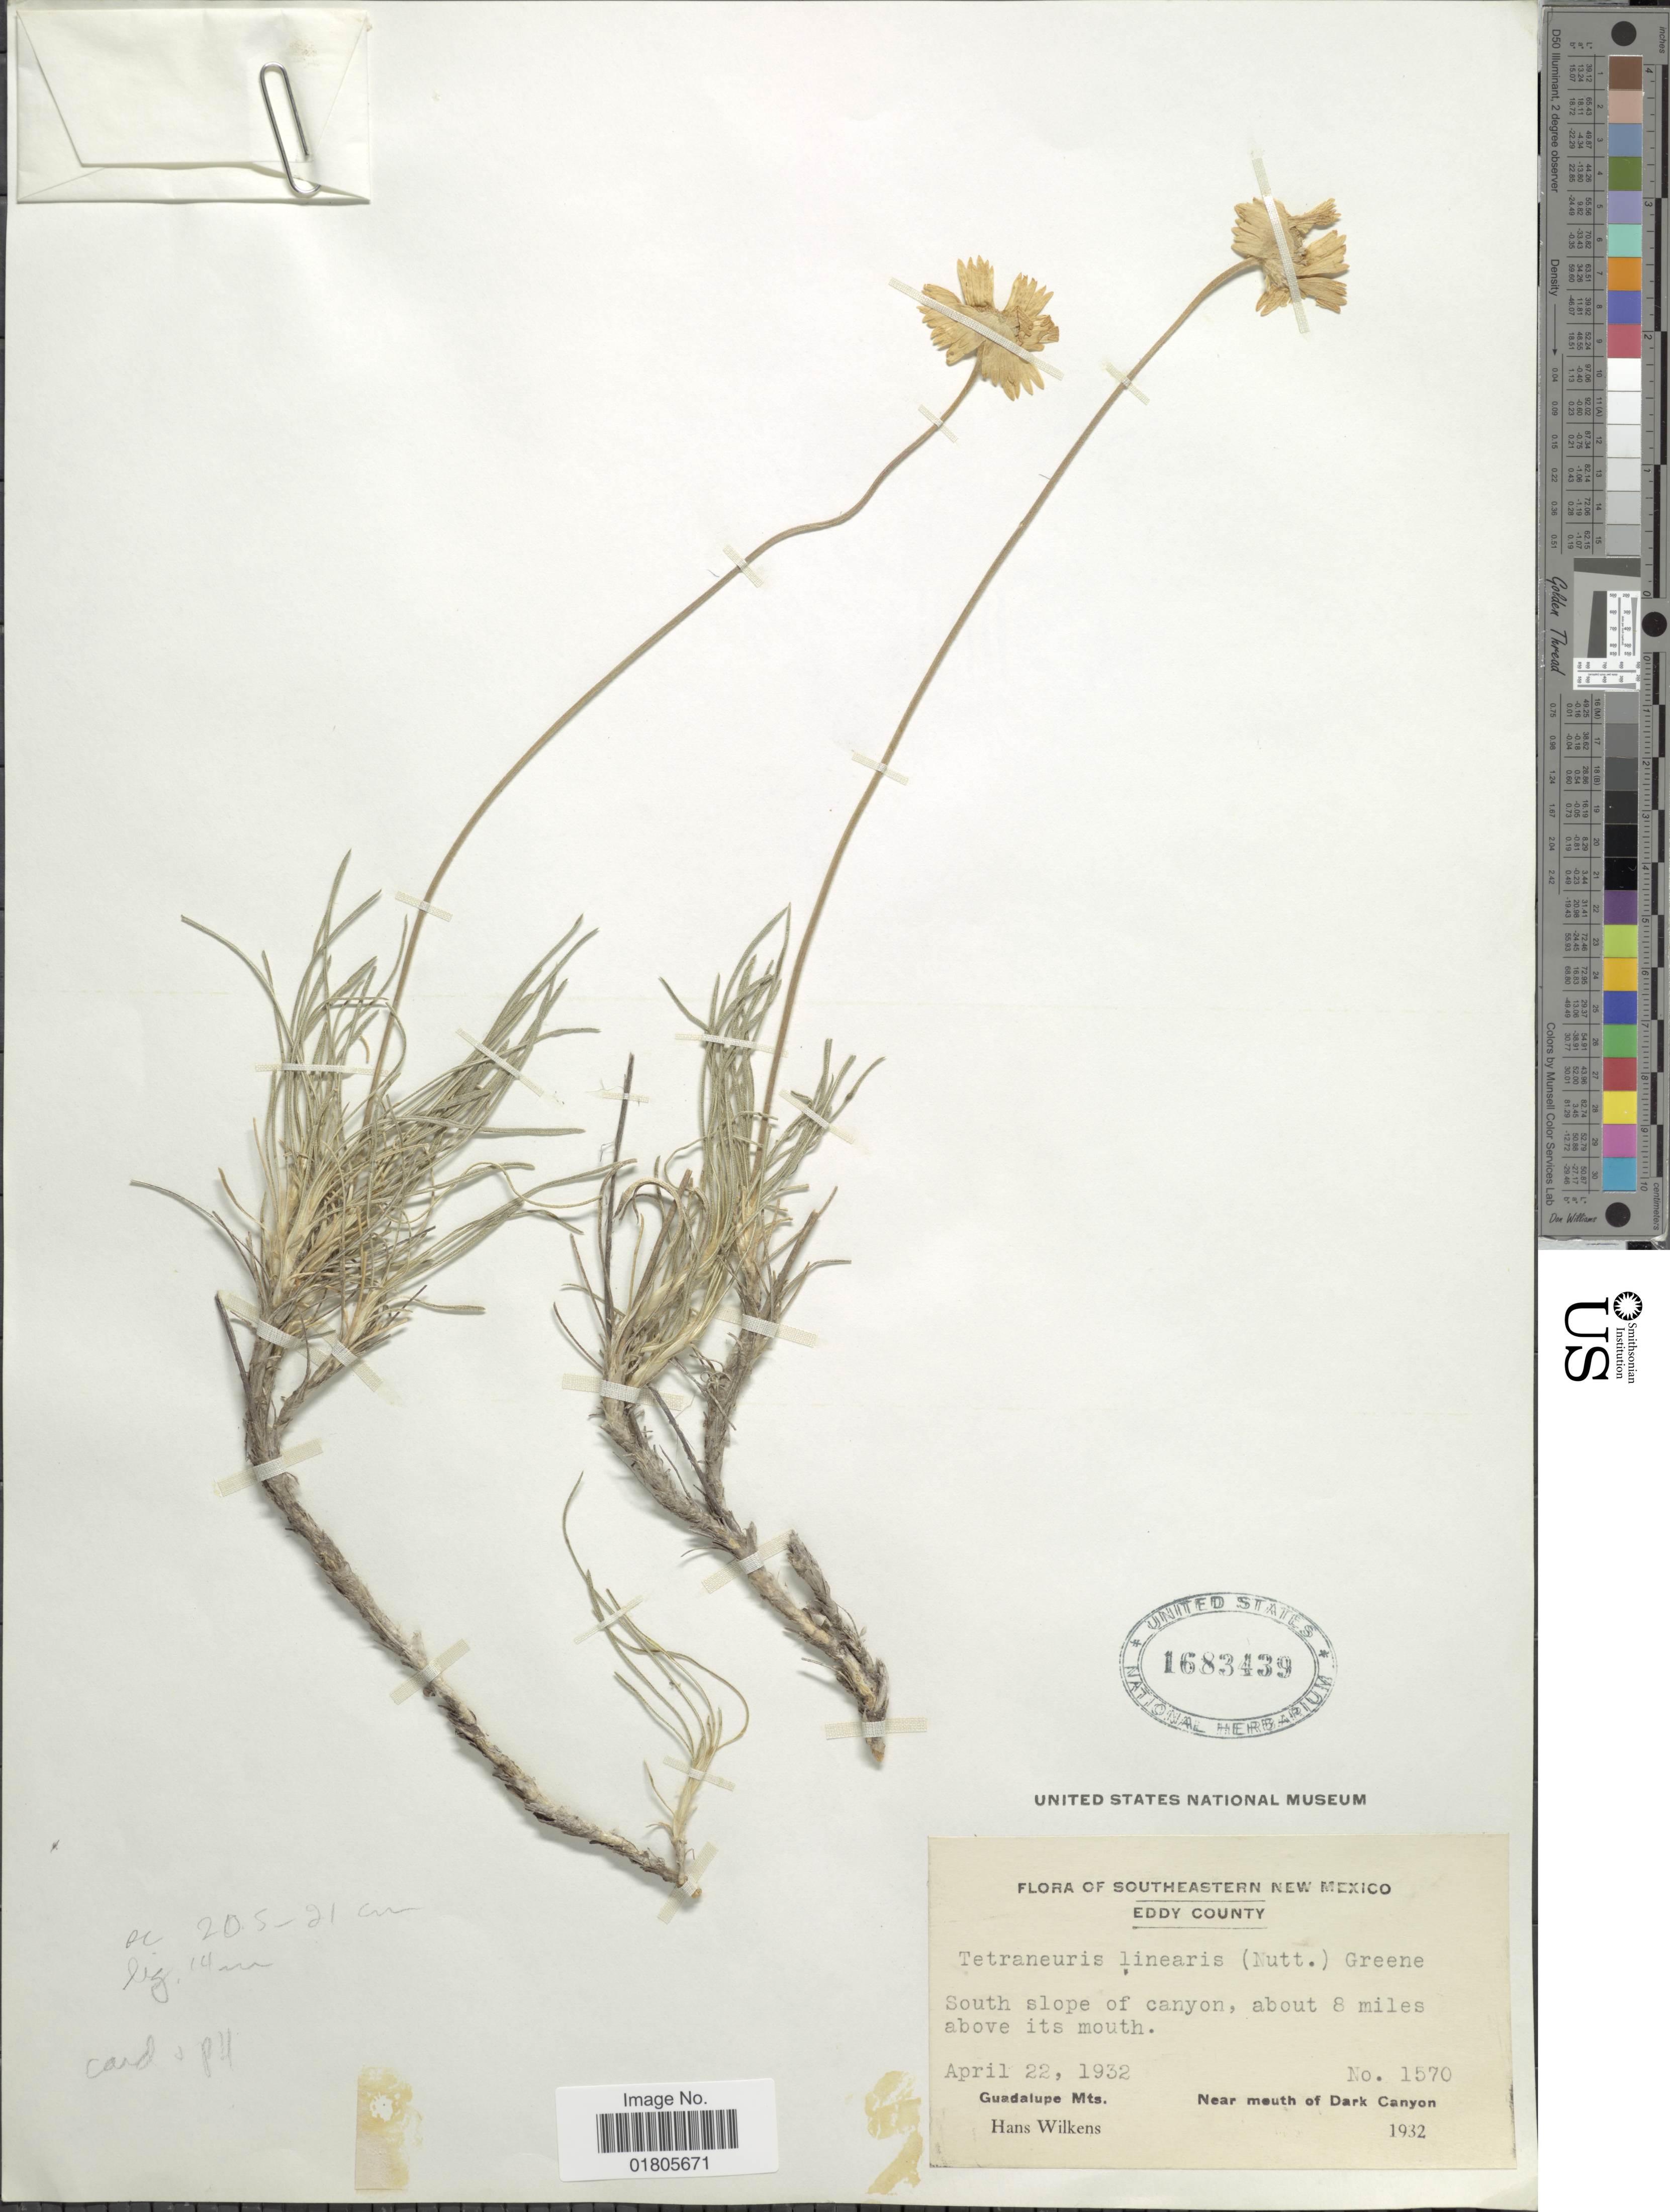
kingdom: Plantae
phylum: Tracheophyta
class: Magnoliopsida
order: Asterales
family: Asteraceae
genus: Actinea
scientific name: Actinea scaposa var. linearis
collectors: H. Wilkens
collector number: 1570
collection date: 1932-04-22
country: United States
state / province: New Mexico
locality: Southeastern New Mexico. Eddy County. South slope of Canyon, about 8 miles above its mouth. Guadalupe Mts. Near Mouth of Dark Canyon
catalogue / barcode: US 1683439